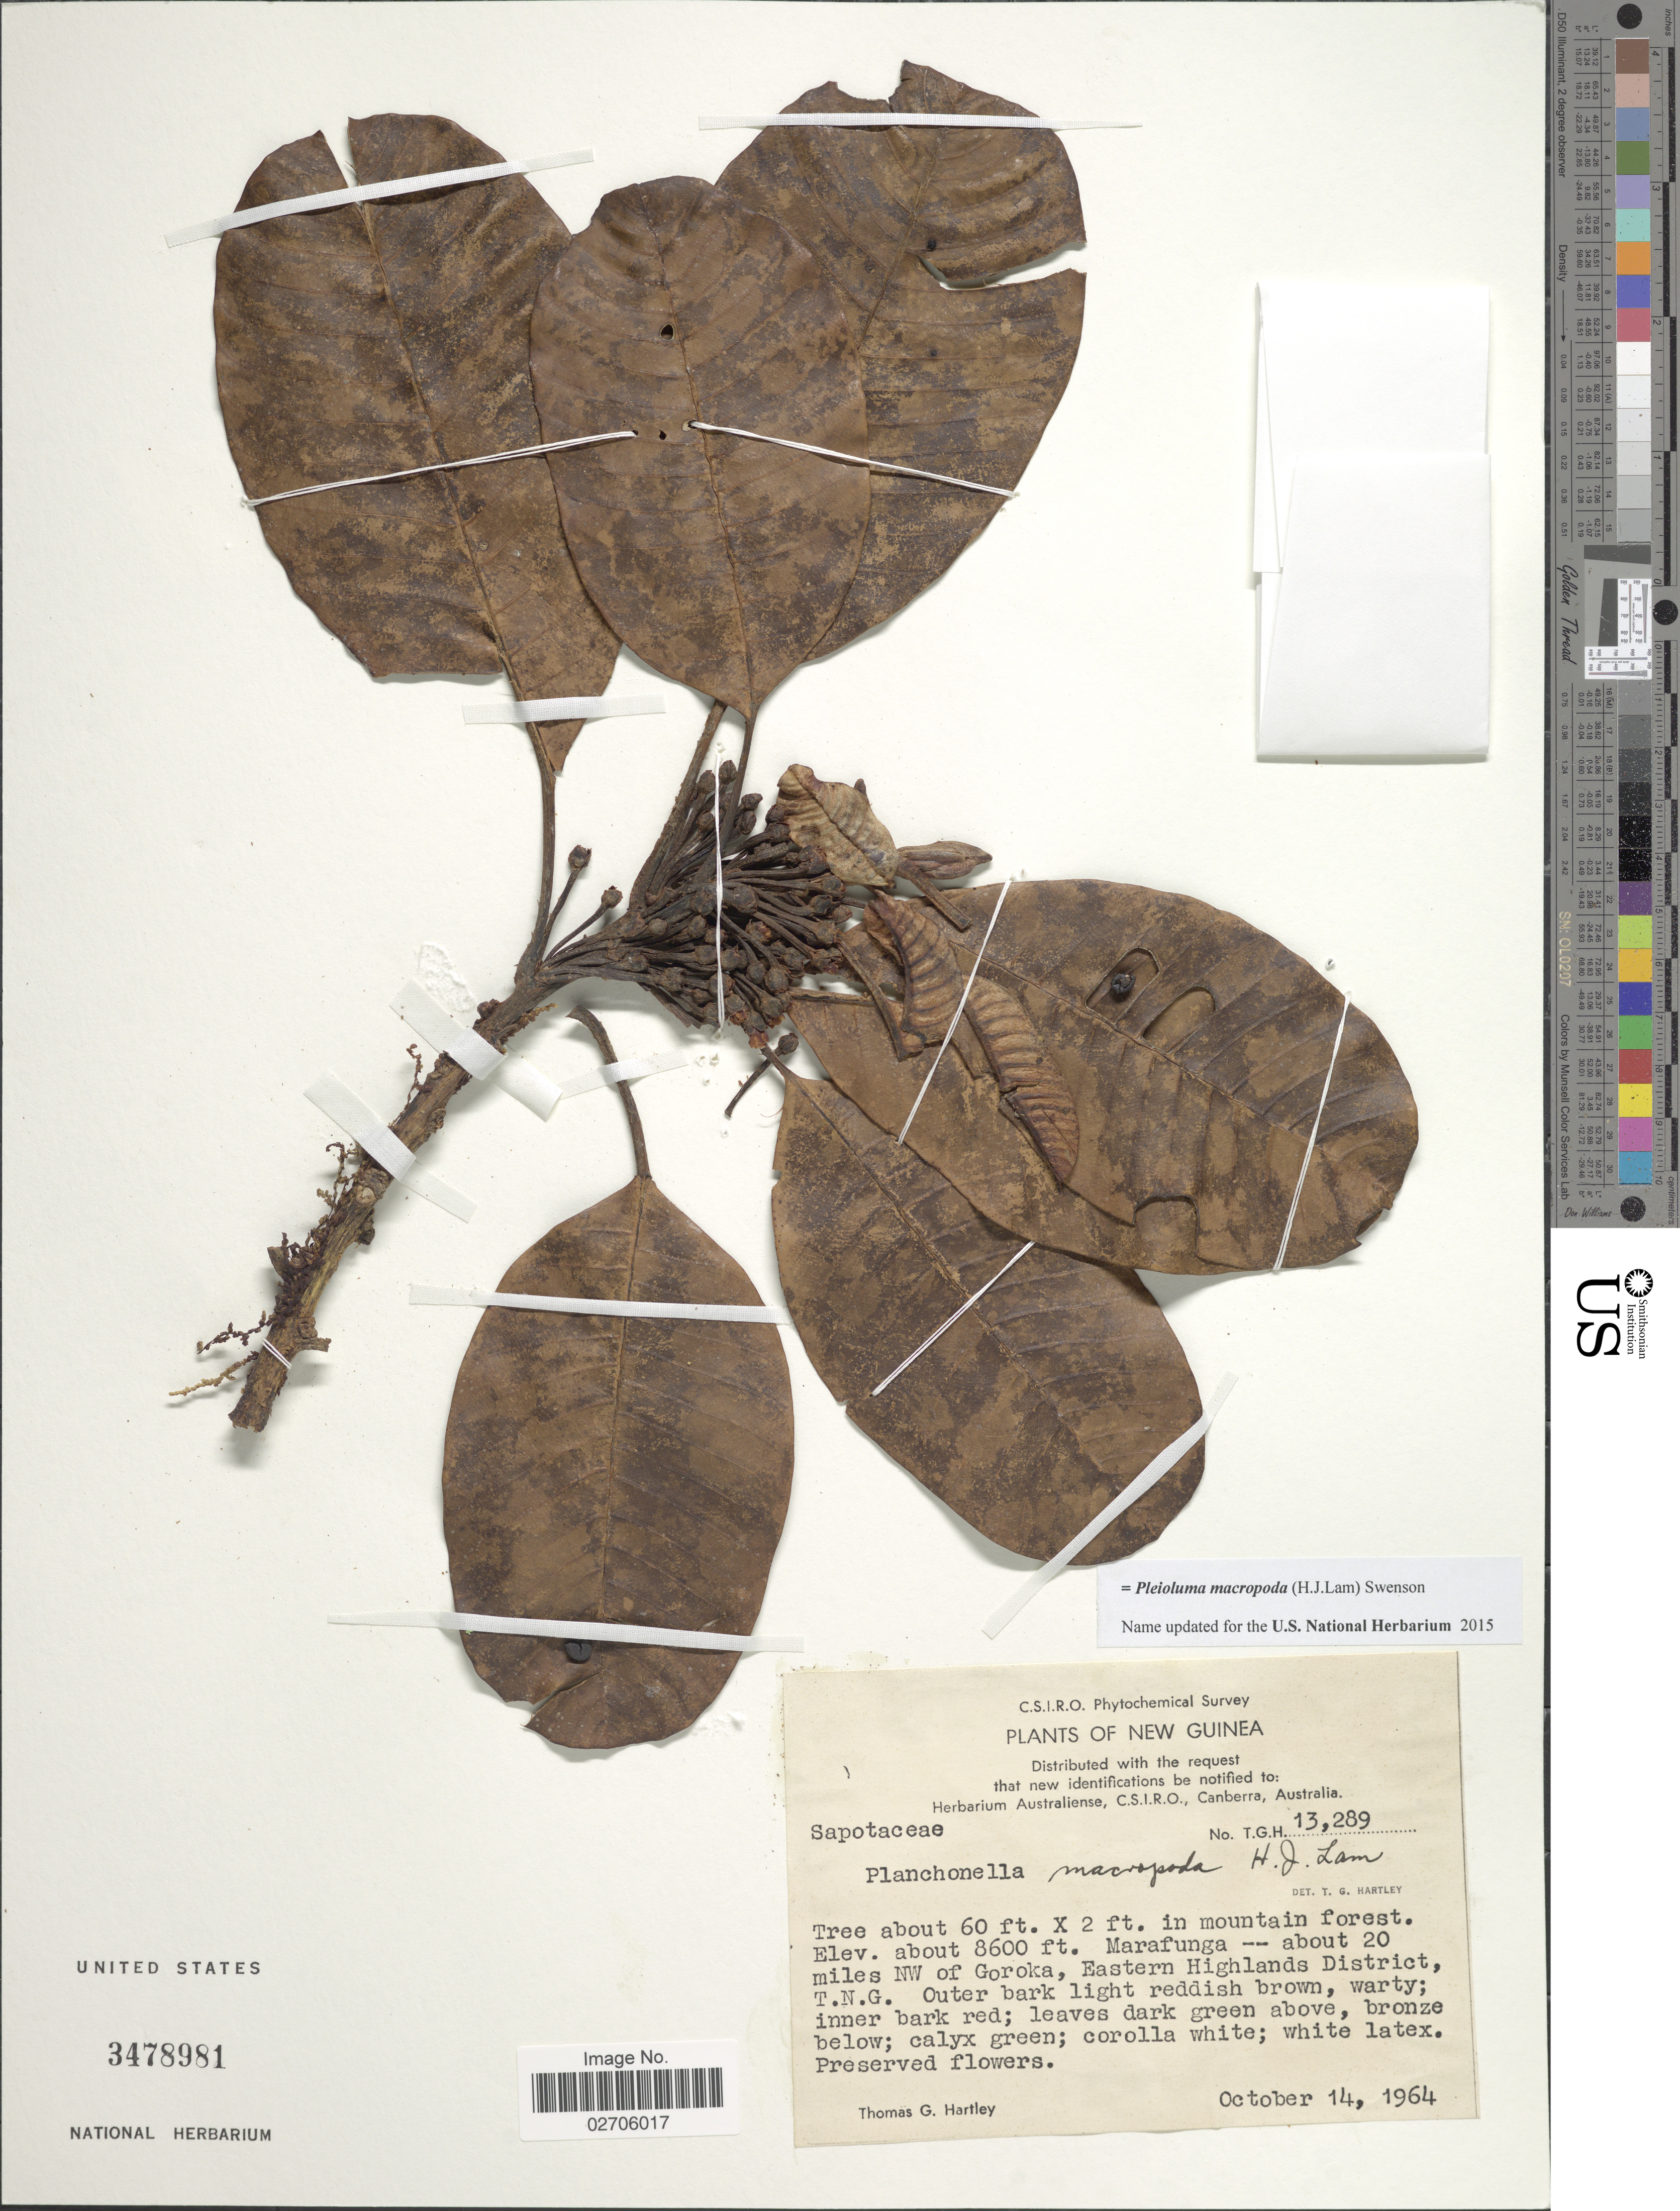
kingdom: Plantae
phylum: Tracheophyta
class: Magnoliopsida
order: Ericales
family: Sapotaceae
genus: Pleioluma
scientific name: Pleioluma macropoda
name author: (H.J. Lam) Swenson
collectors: T. G. Hartley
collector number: TGH13289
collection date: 1964-10-14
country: Papua New Guinea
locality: New Guinea. Marafunga -- about 20 miles NW of Goroka, Eastern Highlands District, T.N.G.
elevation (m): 2621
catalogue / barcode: US 3478981